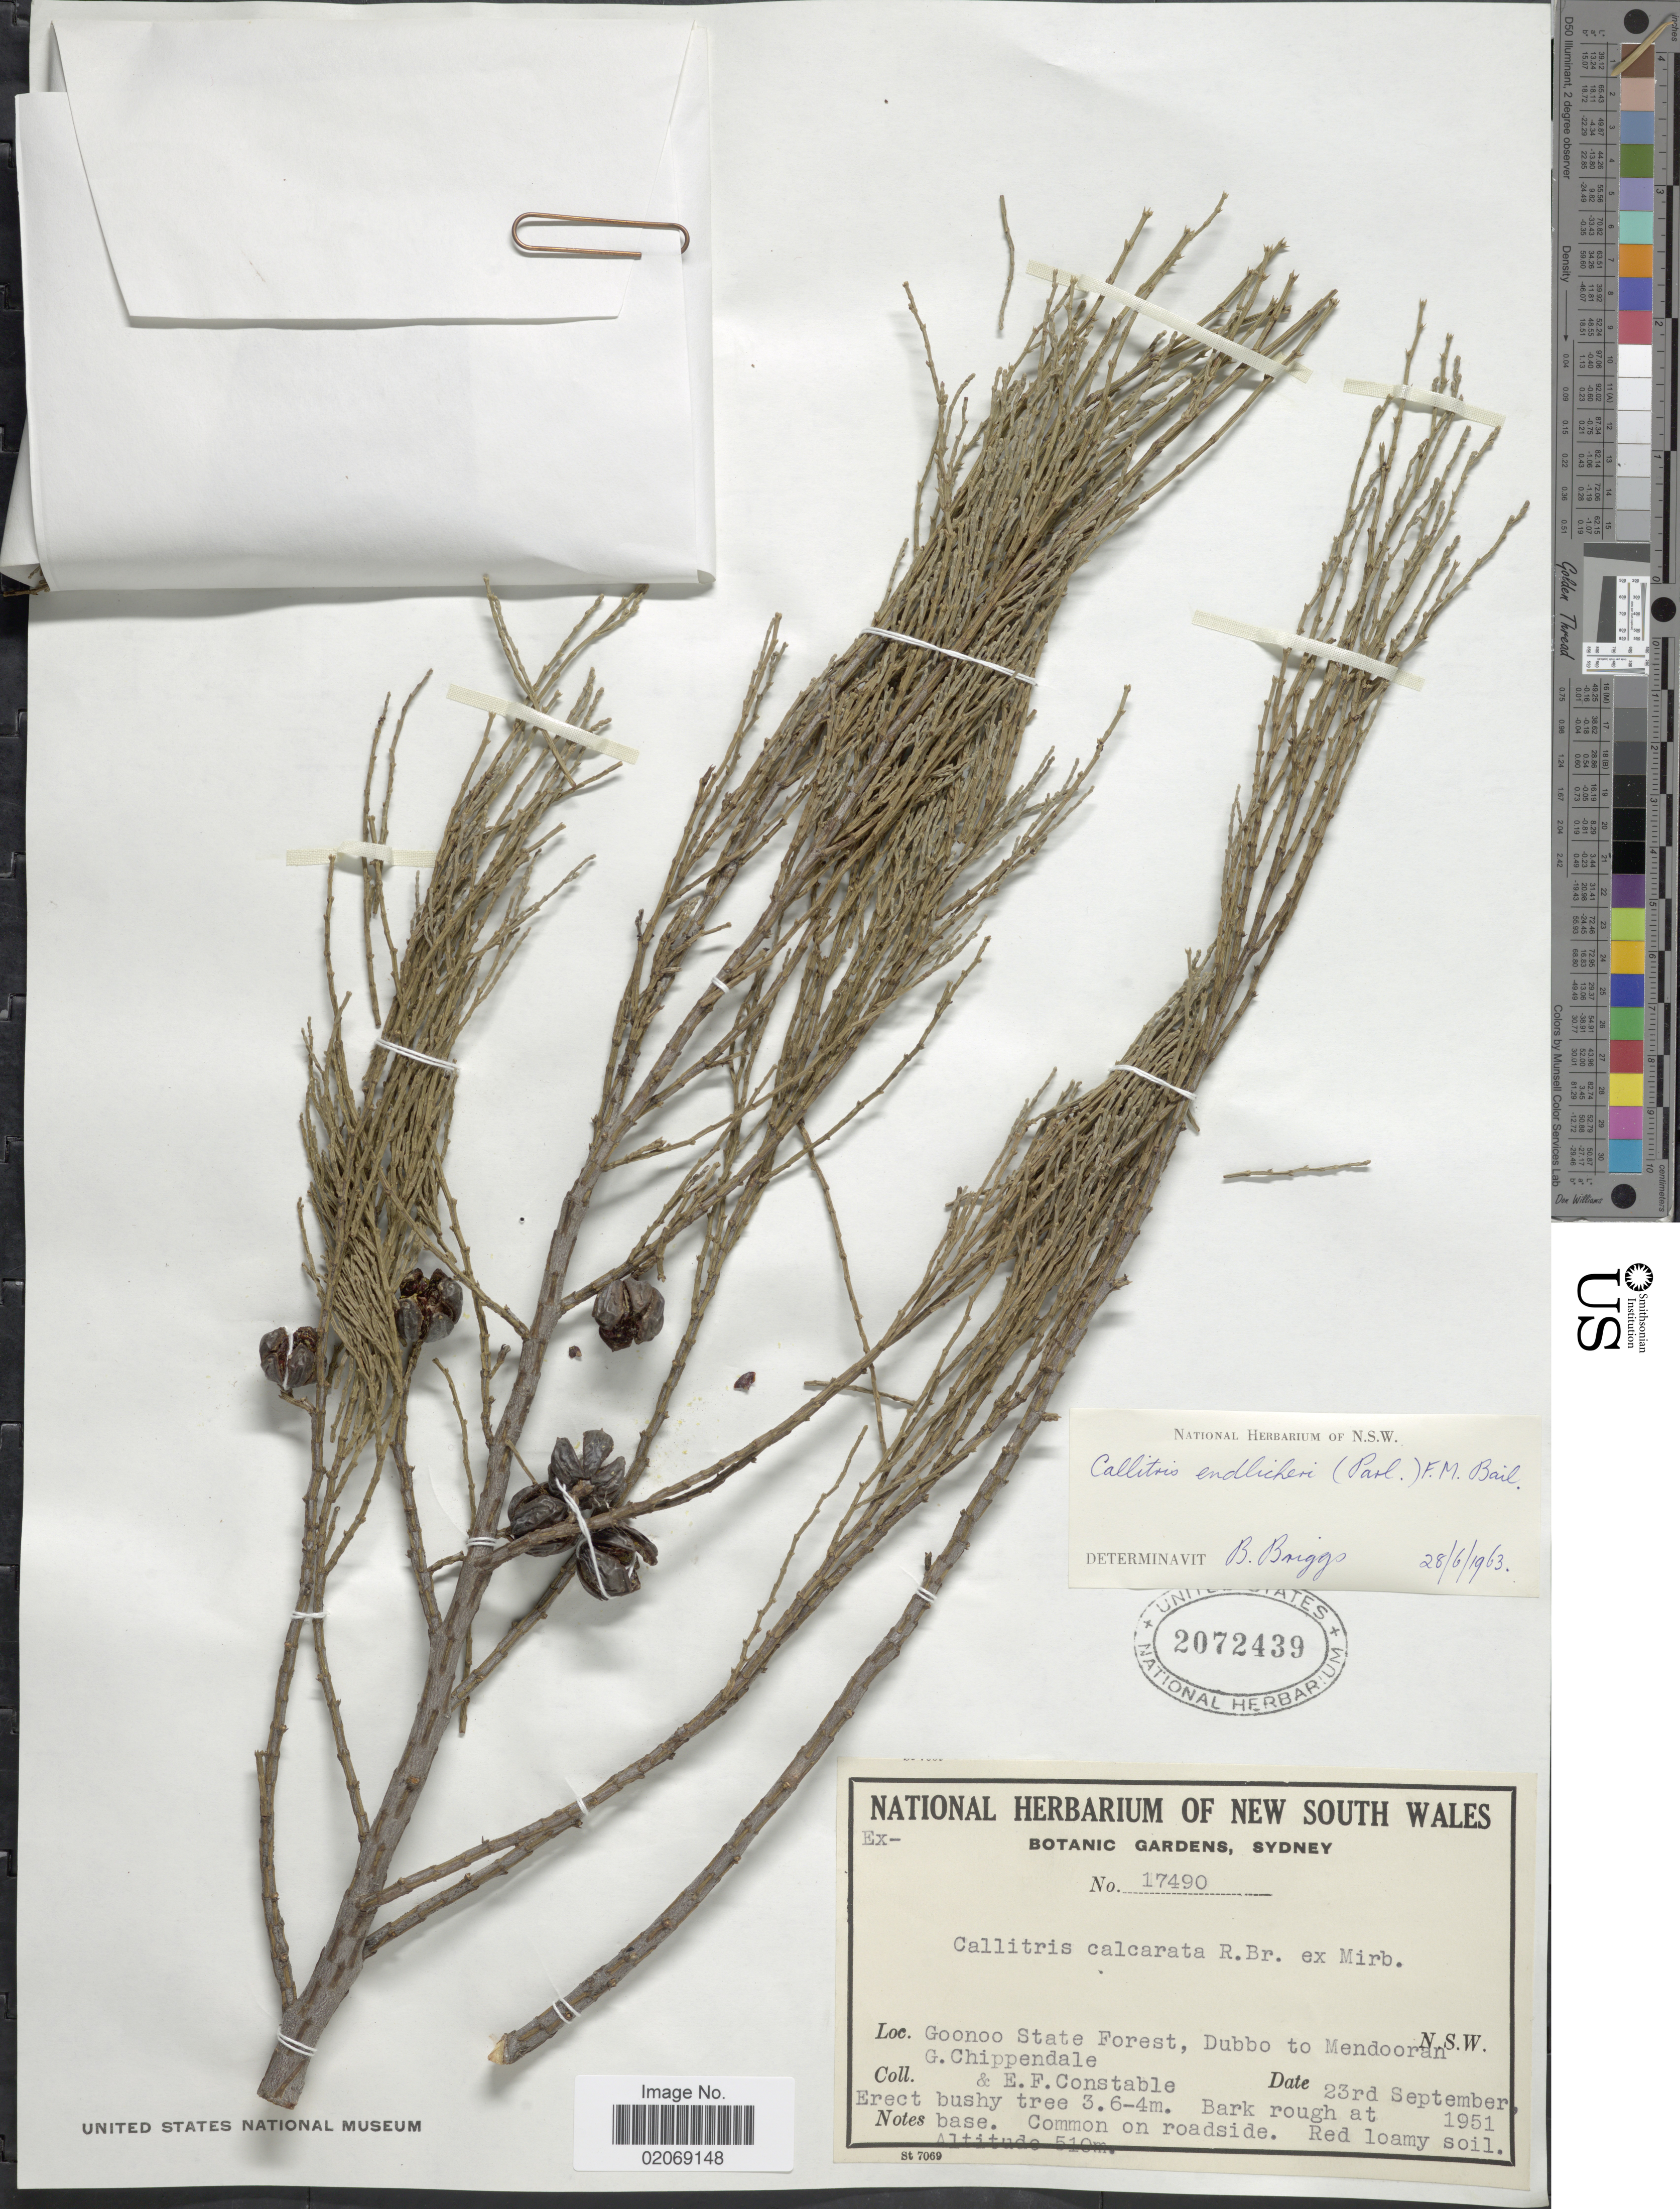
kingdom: Plantae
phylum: Tracheophyta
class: Pinopsida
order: Pinales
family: Cupressaceae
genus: Callitris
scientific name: Callitris endlicheri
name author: (Parl.) F.M. Bailey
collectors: G. Chippendale & E. F. Constable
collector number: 17490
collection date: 1951-09-23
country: Australia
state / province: New South Wales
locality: Goonoo State Forest, Dubbo to Mendooran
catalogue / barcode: US 2072439